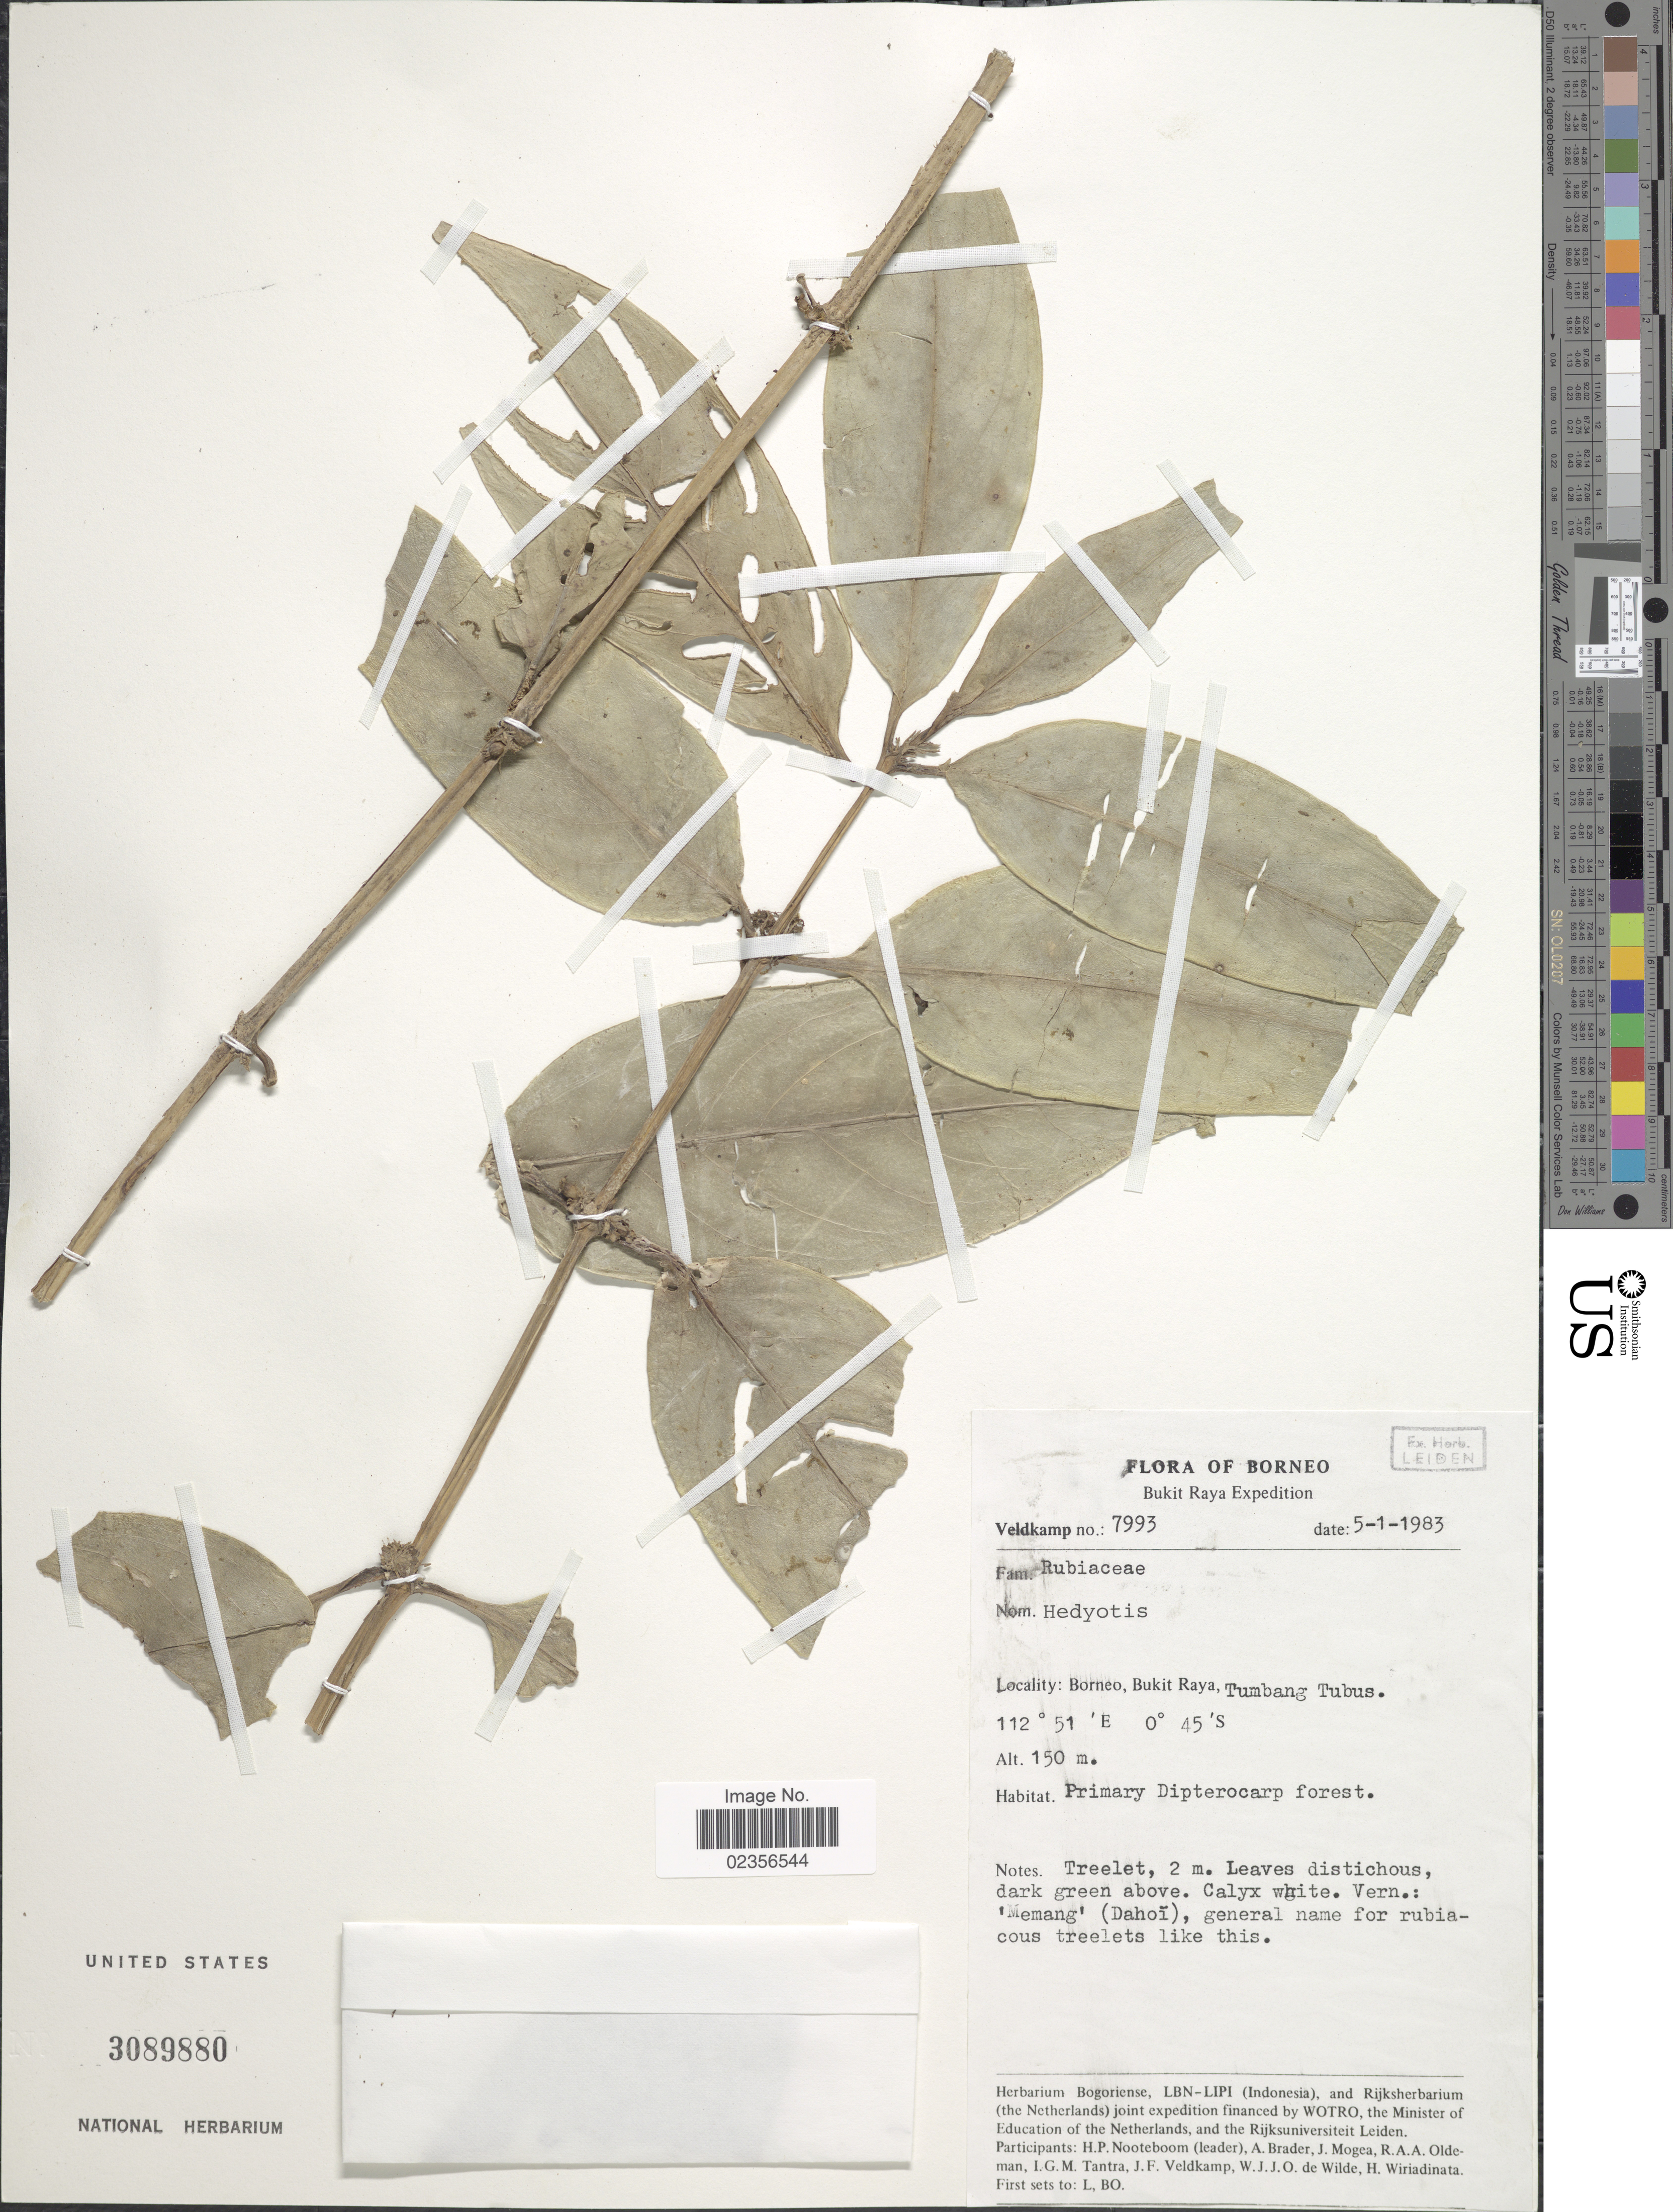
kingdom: Plantae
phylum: Tracheophyta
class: Magnoliopsida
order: Gentianales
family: Rubiaceae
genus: Hedyotis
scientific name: Hedyotis sp.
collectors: H. P. Nooteboom, A. Brader, J. Mogea, R. Oldeman & et al.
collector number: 7993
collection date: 1983-01-05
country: Malaysia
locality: Borneo. Bukit Raya. Tumbang Tubus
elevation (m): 150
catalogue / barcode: US 3089880